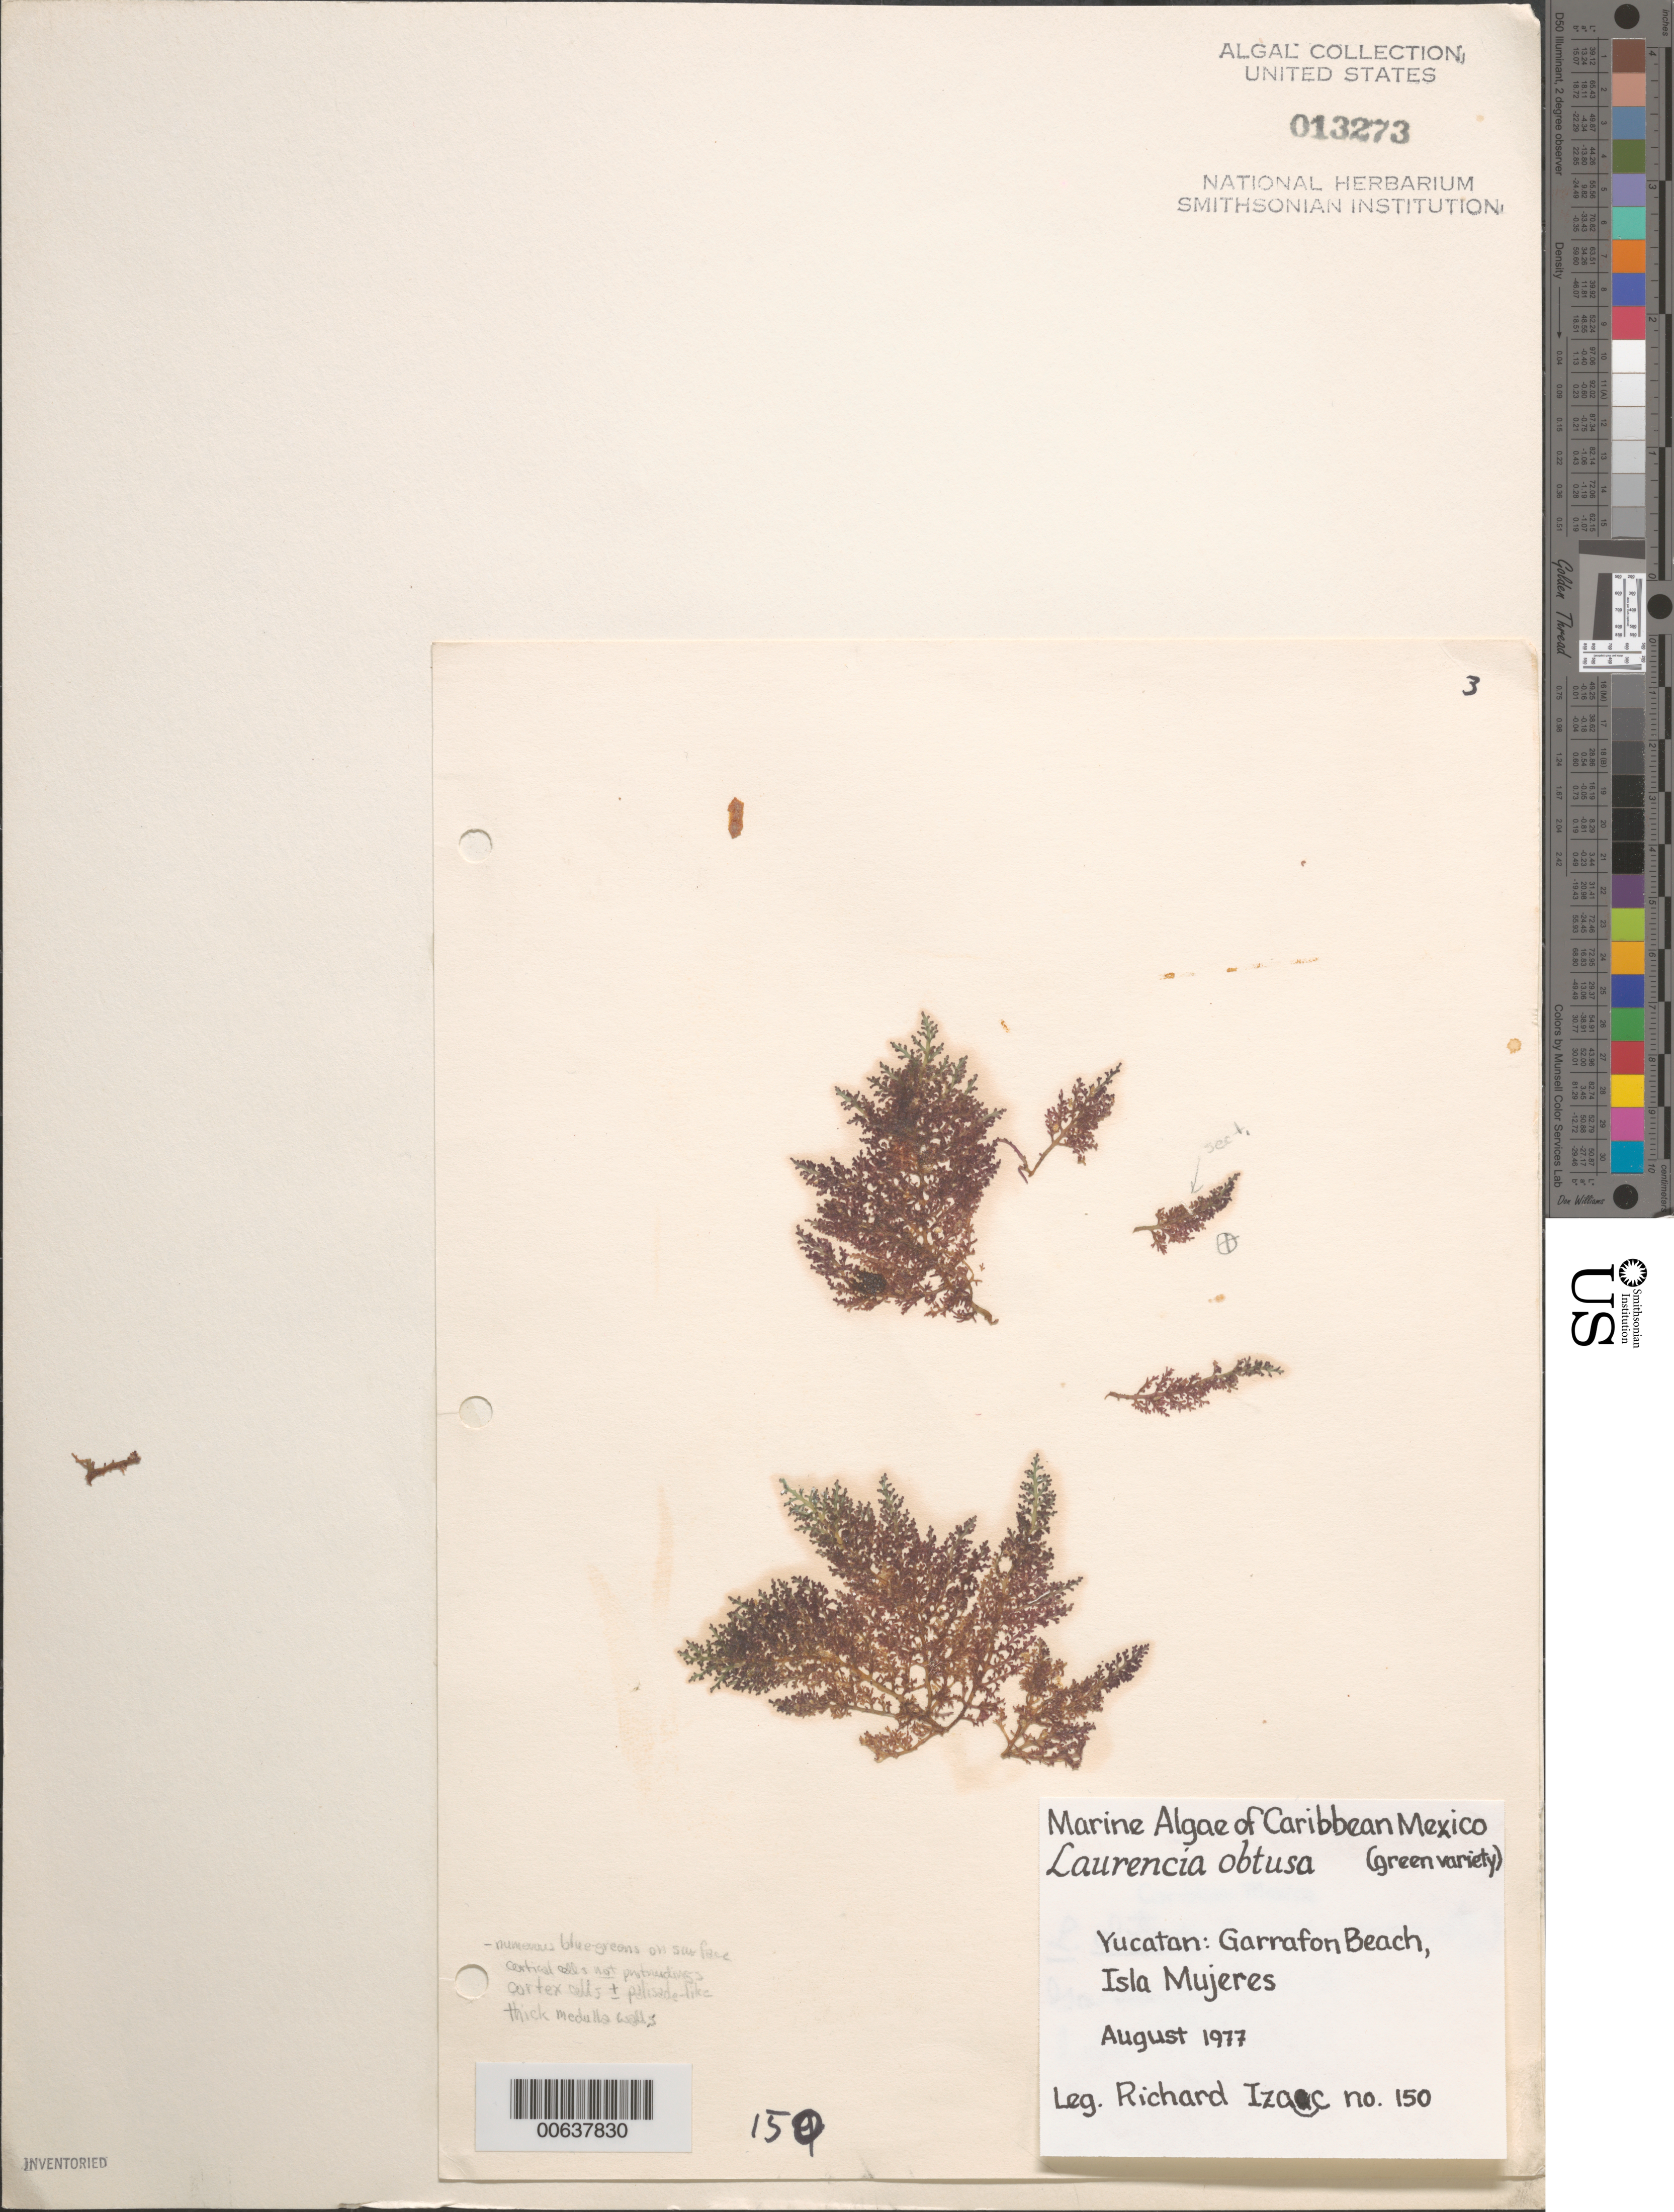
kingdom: Plantae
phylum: Rhodophyta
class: Florideophyceae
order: Ceramiales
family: Rhodomelaceae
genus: Laurencia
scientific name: Laurencia obtusa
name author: (Huds.) J.V.Lamouroux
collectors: R. Izac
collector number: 150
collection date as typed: Aug 1977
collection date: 1977-08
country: Mexico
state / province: Yucatan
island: Isla Mujeres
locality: Garrafon Beach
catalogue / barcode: US 13273